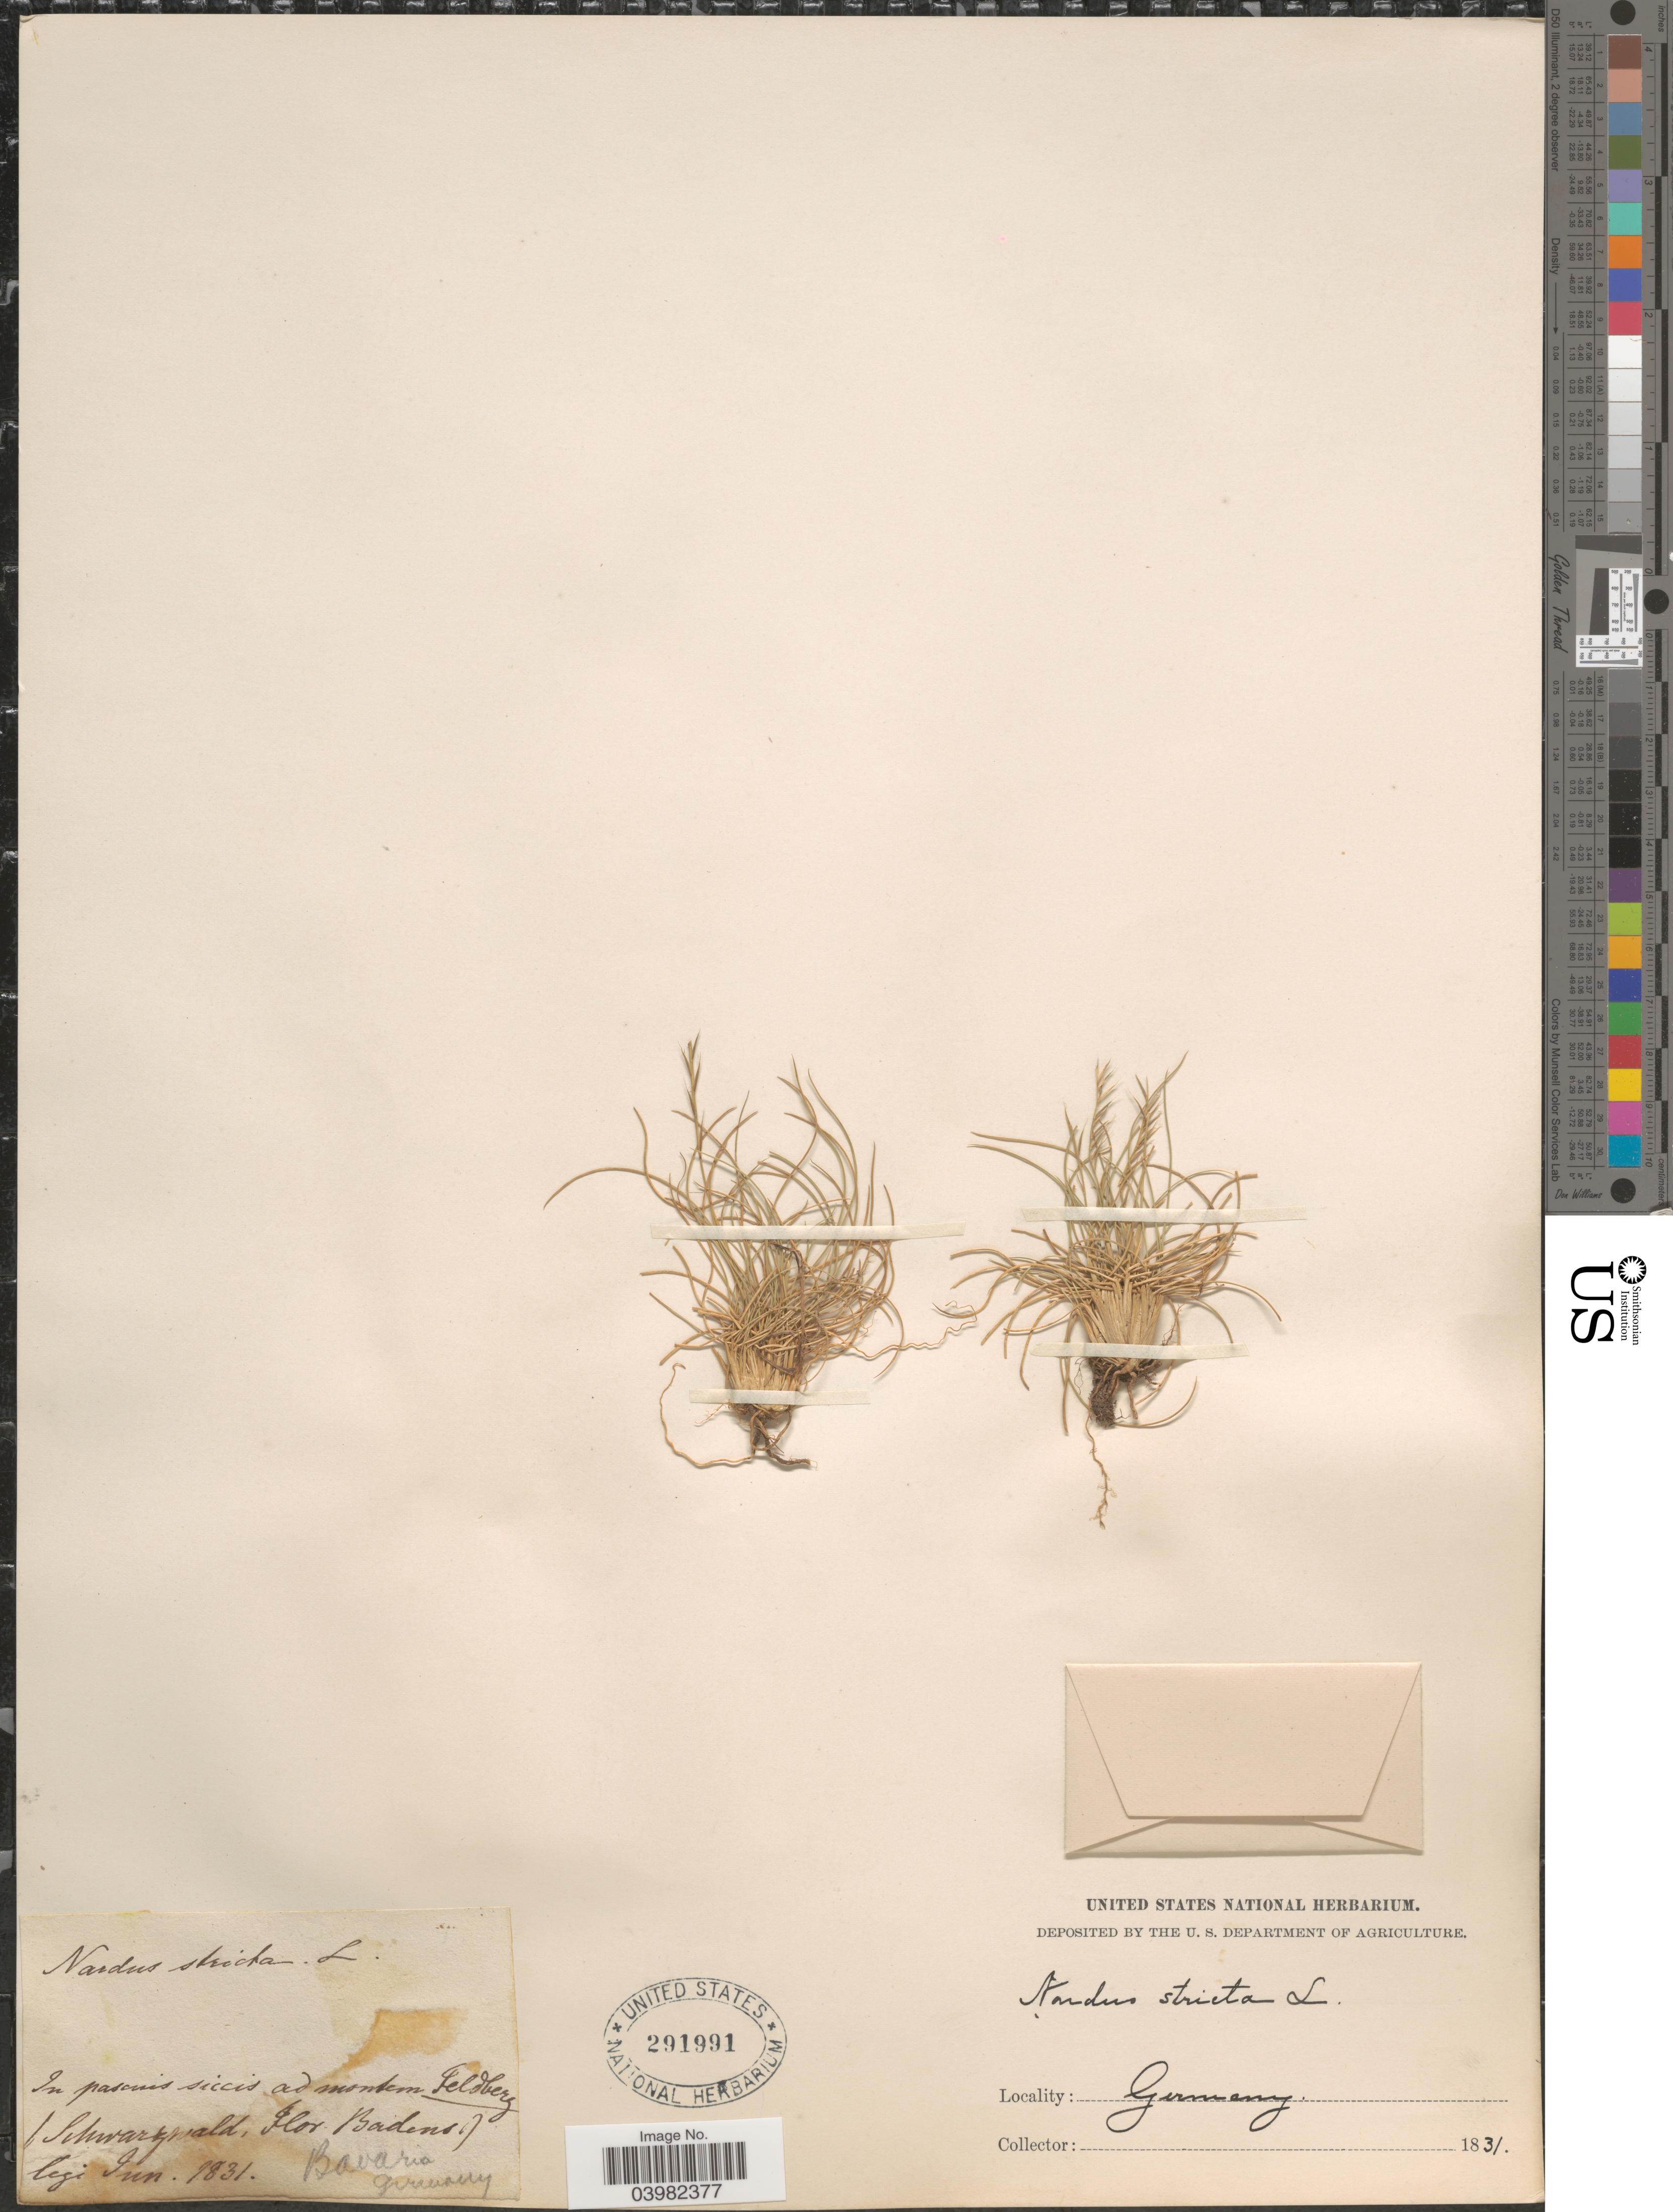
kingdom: Plantae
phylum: Tracheophyta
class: Liliopsida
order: Poales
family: Poaceae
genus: Nardus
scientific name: Nardus stricta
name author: L.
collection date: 1831-06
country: Germany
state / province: Baden-Württemberg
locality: In pascuis siccis ad montem Feldberg (Schwarzwald, Badens).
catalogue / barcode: US 291991